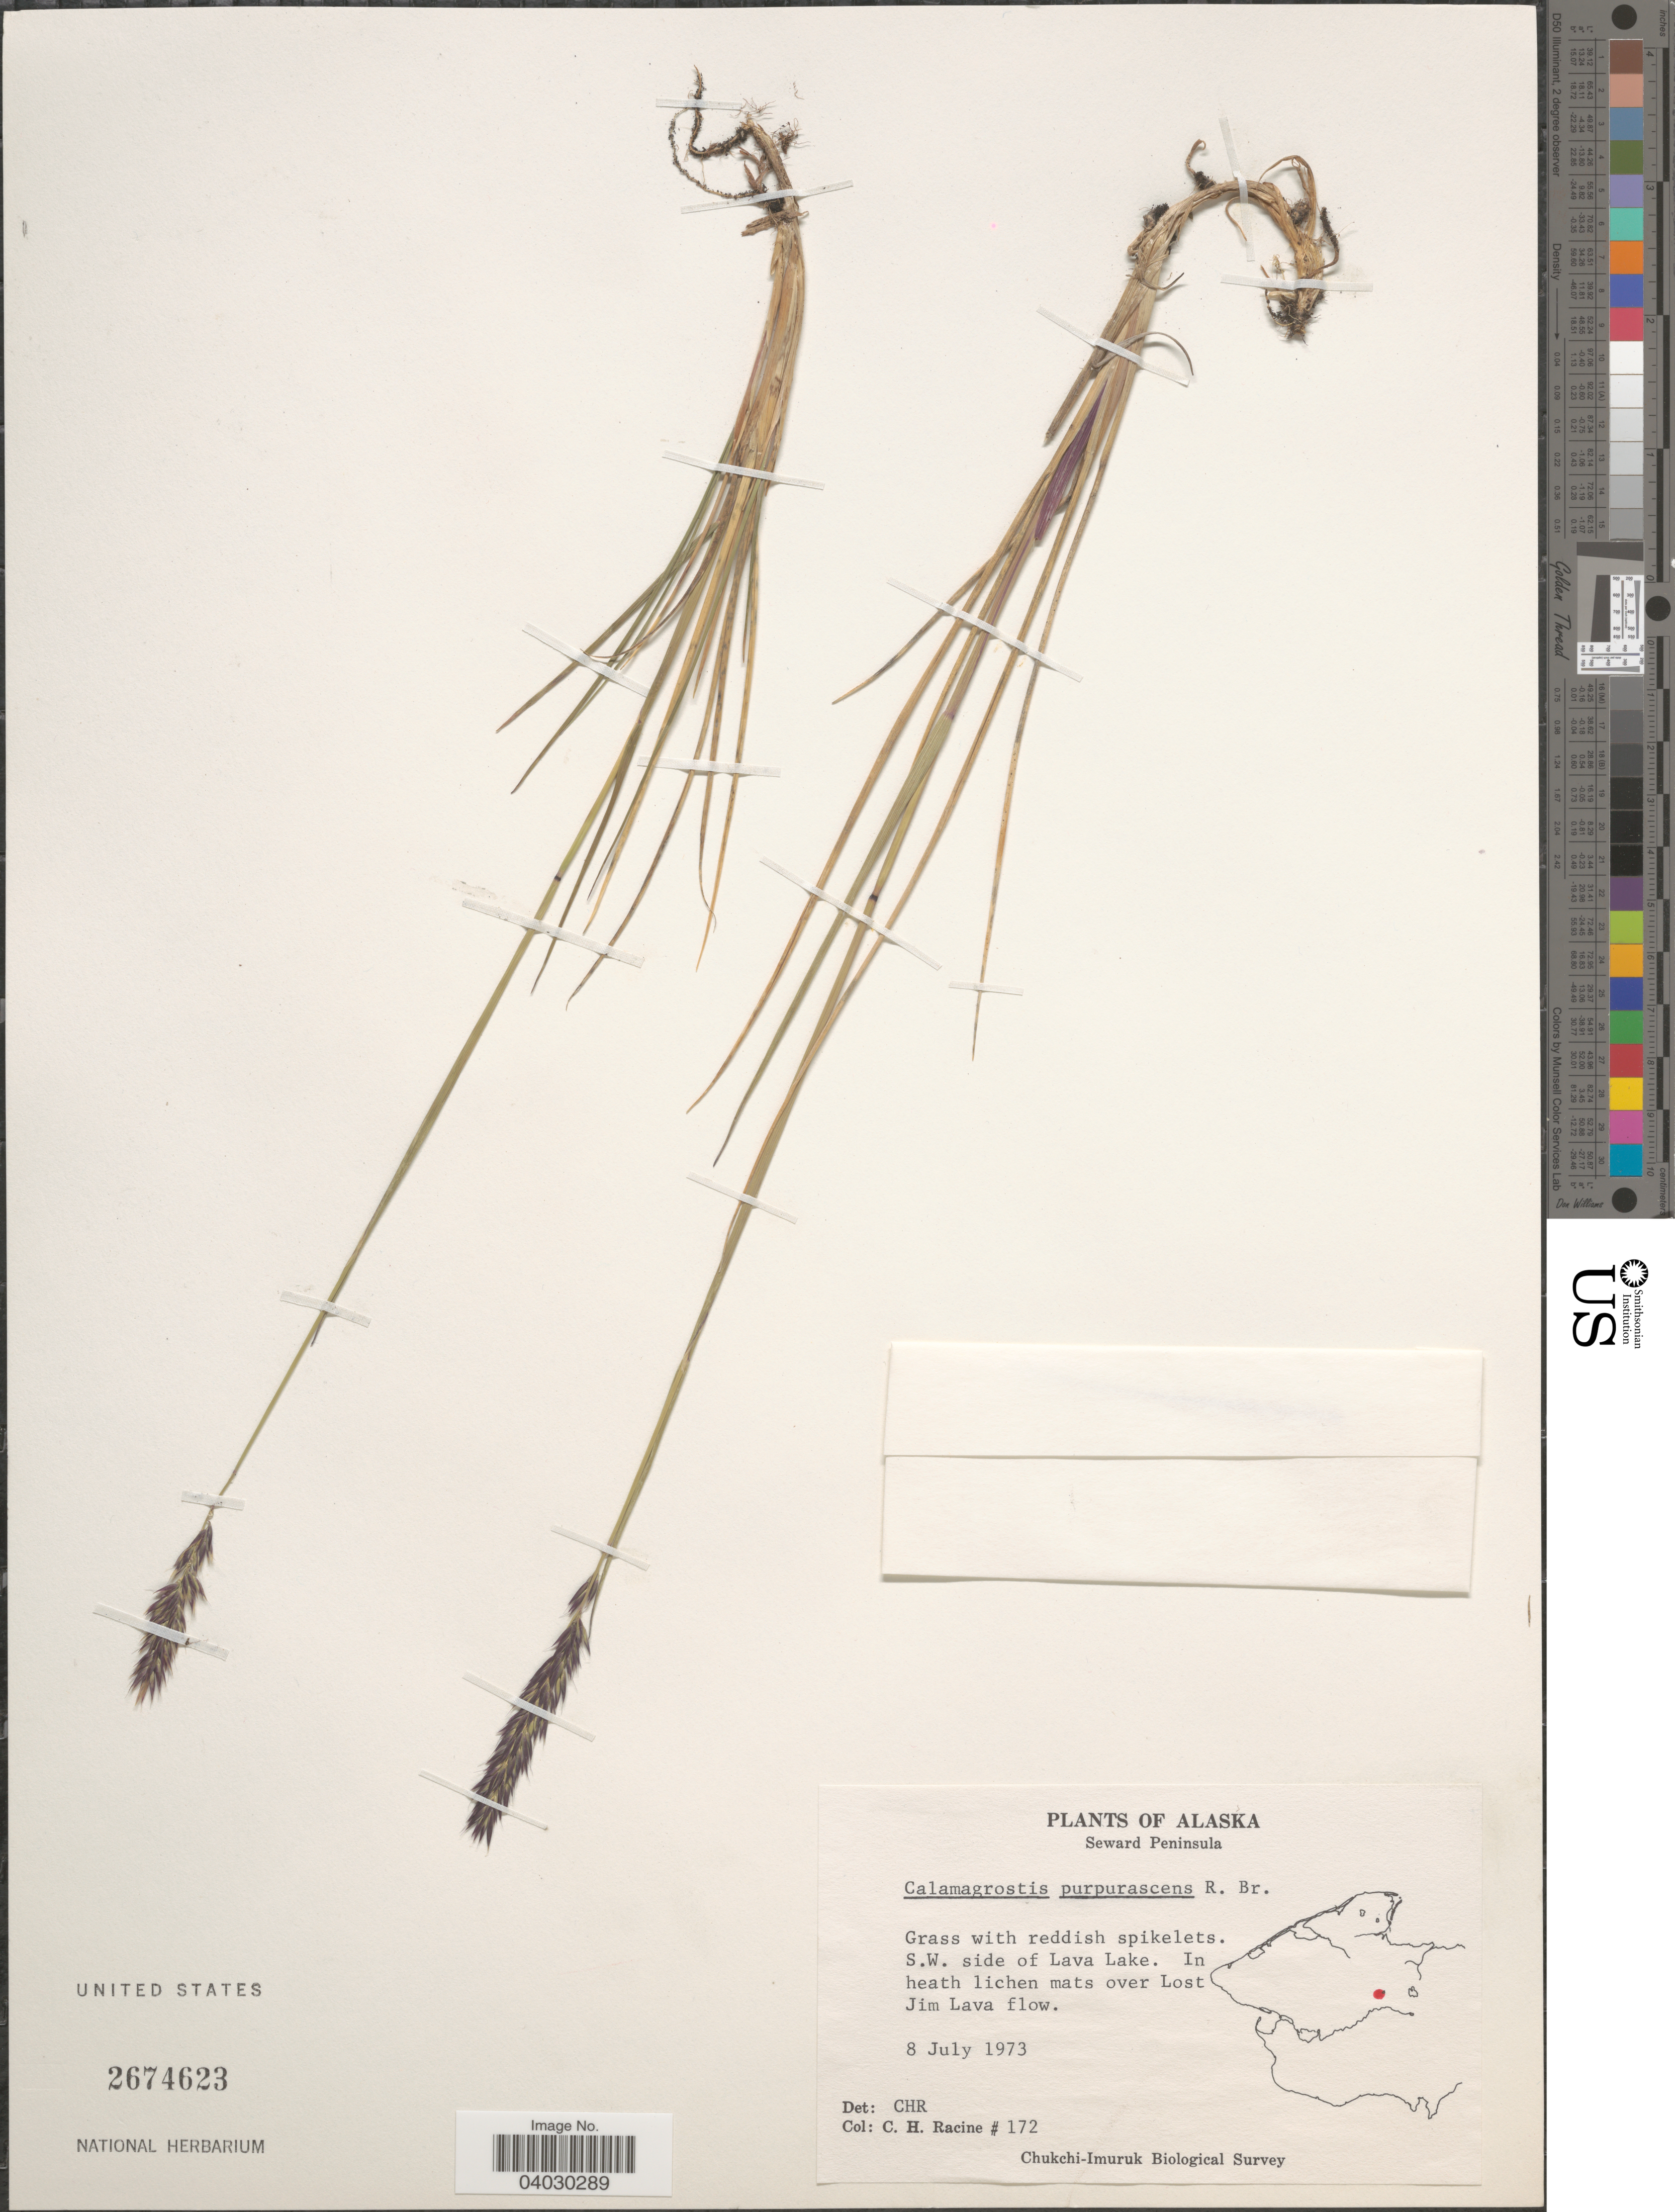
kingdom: Plantae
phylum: Tracheophyta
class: Liliopsida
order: Poales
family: Poaceae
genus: Calamagrostis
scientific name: Calamagrostis purpurascens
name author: R. Br.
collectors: C. Racine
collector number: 172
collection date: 1973-07-08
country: United States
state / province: Alaska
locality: Seward Peninsula. S.W. side of Lava Lake. In heath lichem mats over Lost Jim Lava flow.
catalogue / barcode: US 2674623